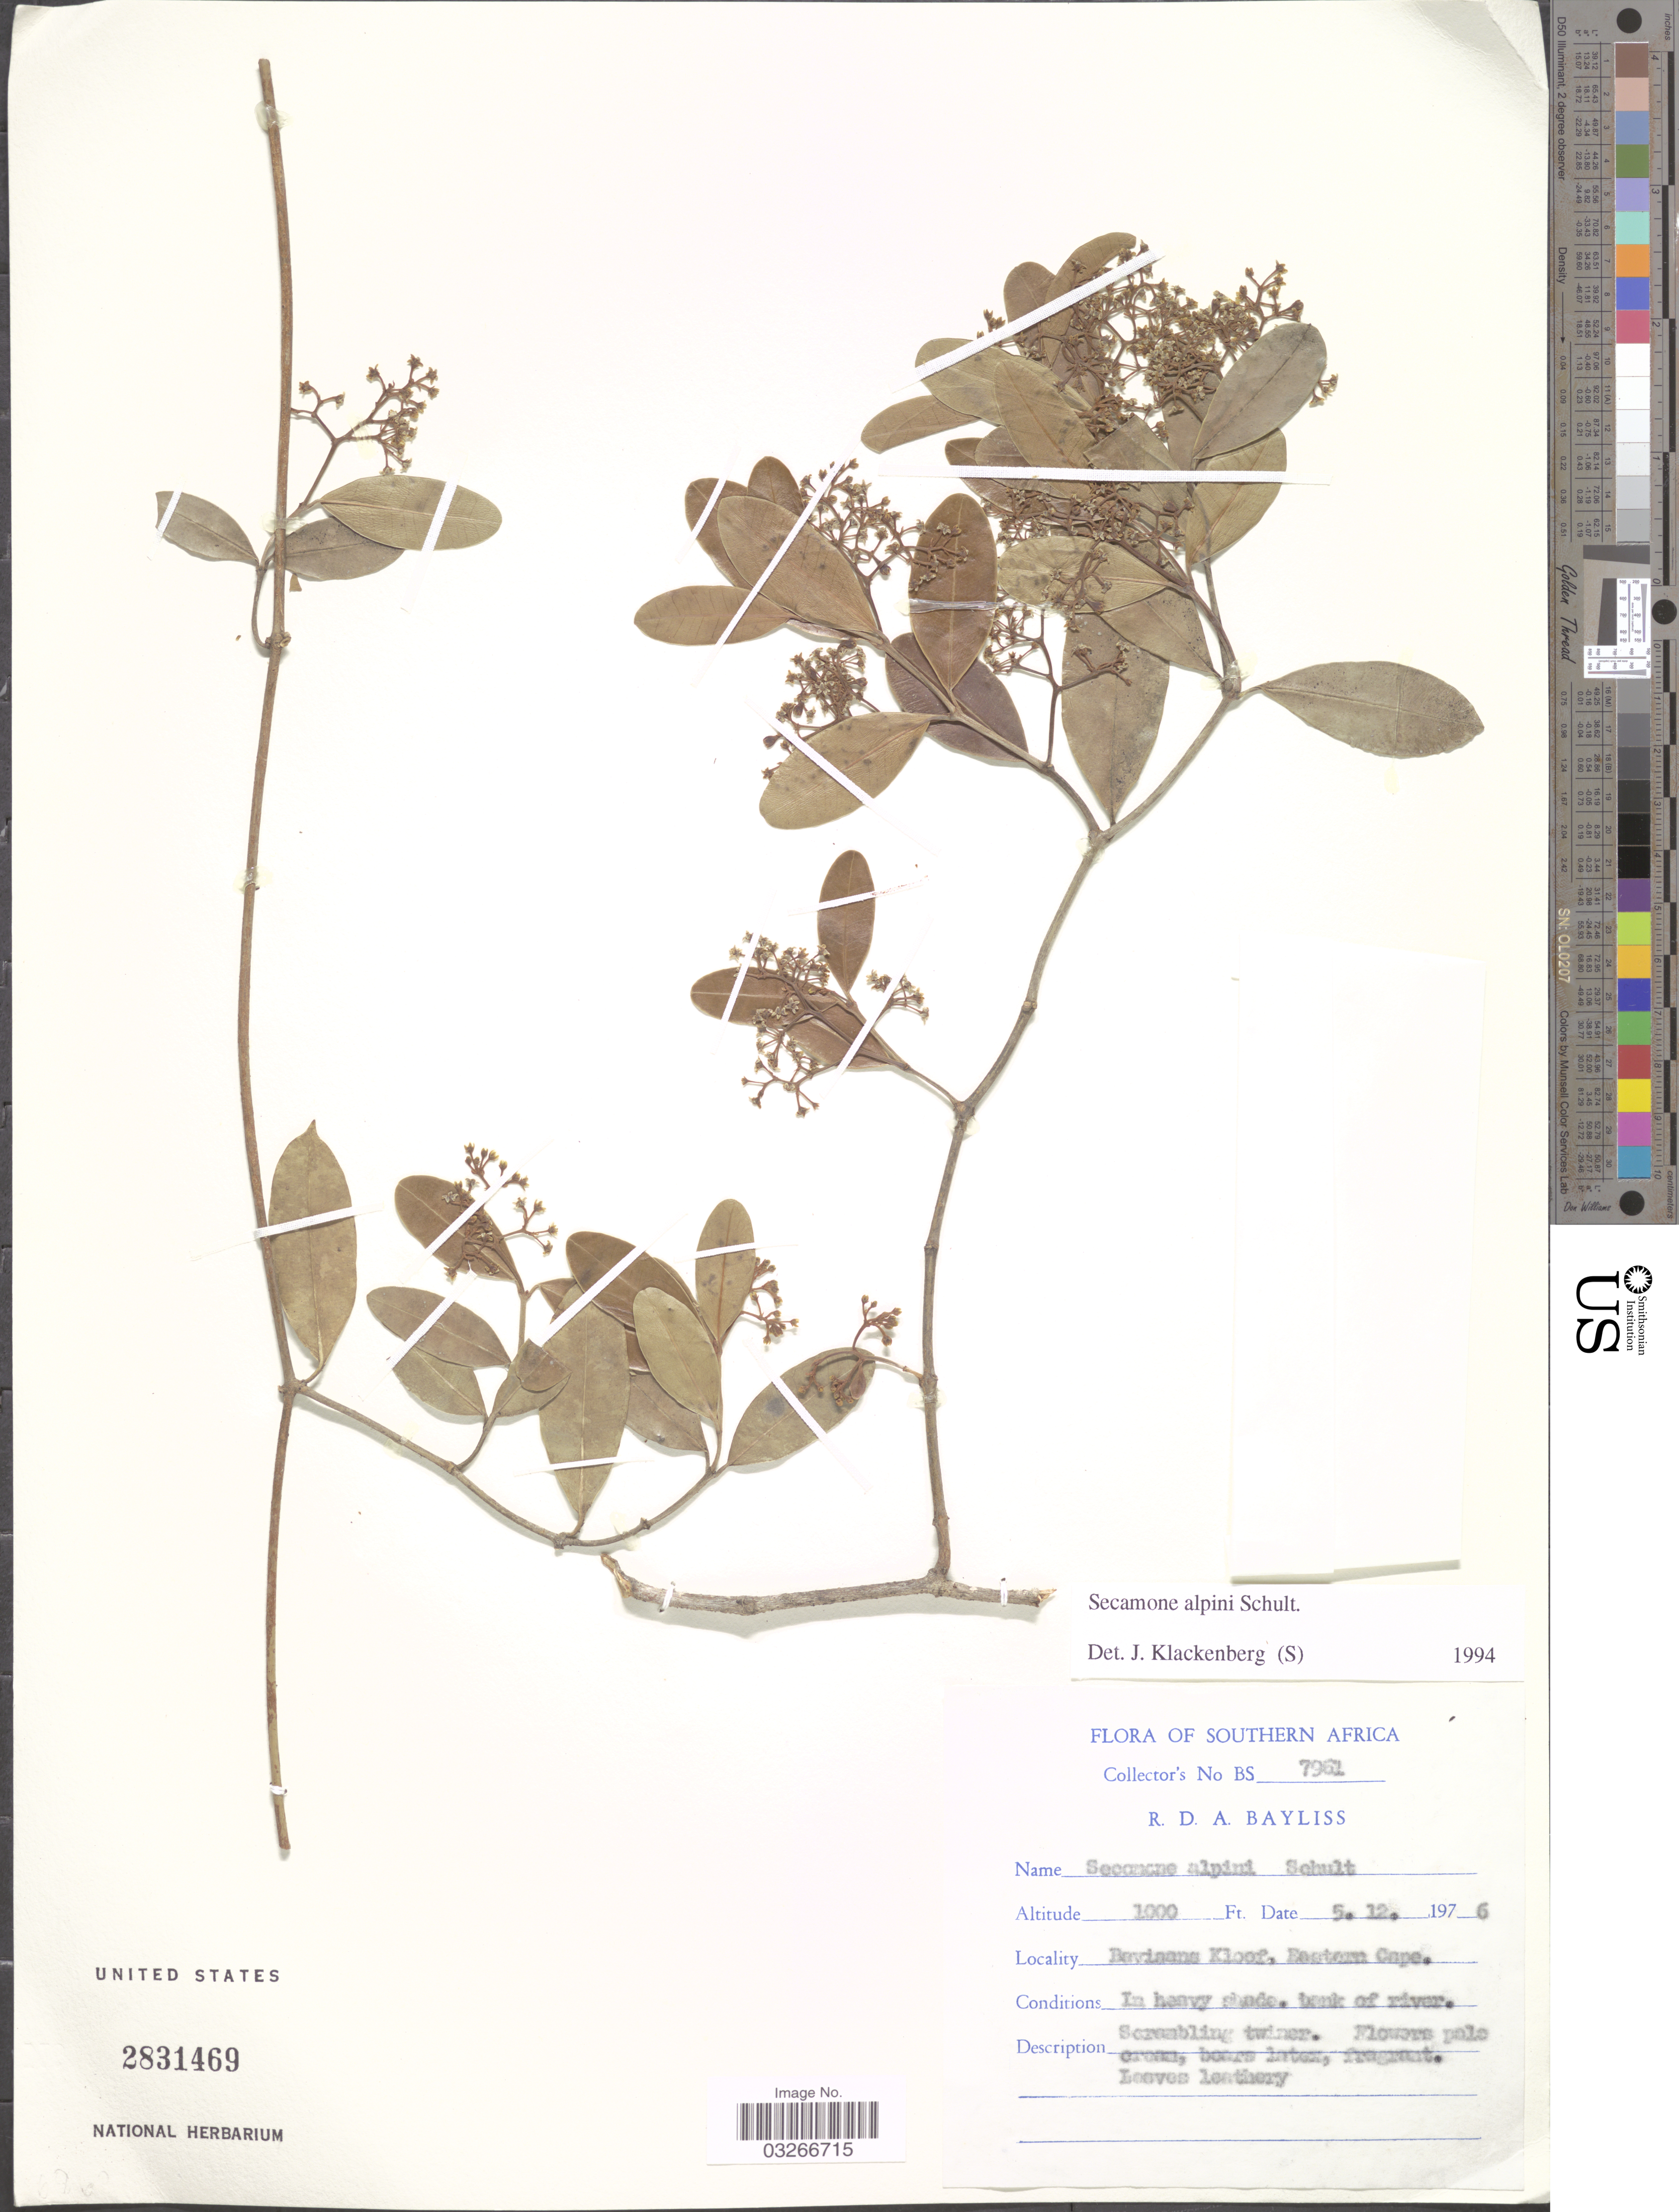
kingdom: Plantae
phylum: Tracheophyta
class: Magnoliopsida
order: Gentianales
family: Apocynaceae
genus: Secamone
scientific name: Secamone alpini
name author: Schult.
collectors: R. Bayliss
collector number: BS 7961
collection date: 1976-12-05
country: South Africa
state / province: Eastern Cape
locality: Southern Africa, Baviaans Kloof.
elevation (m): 305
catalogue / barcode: US 2831469